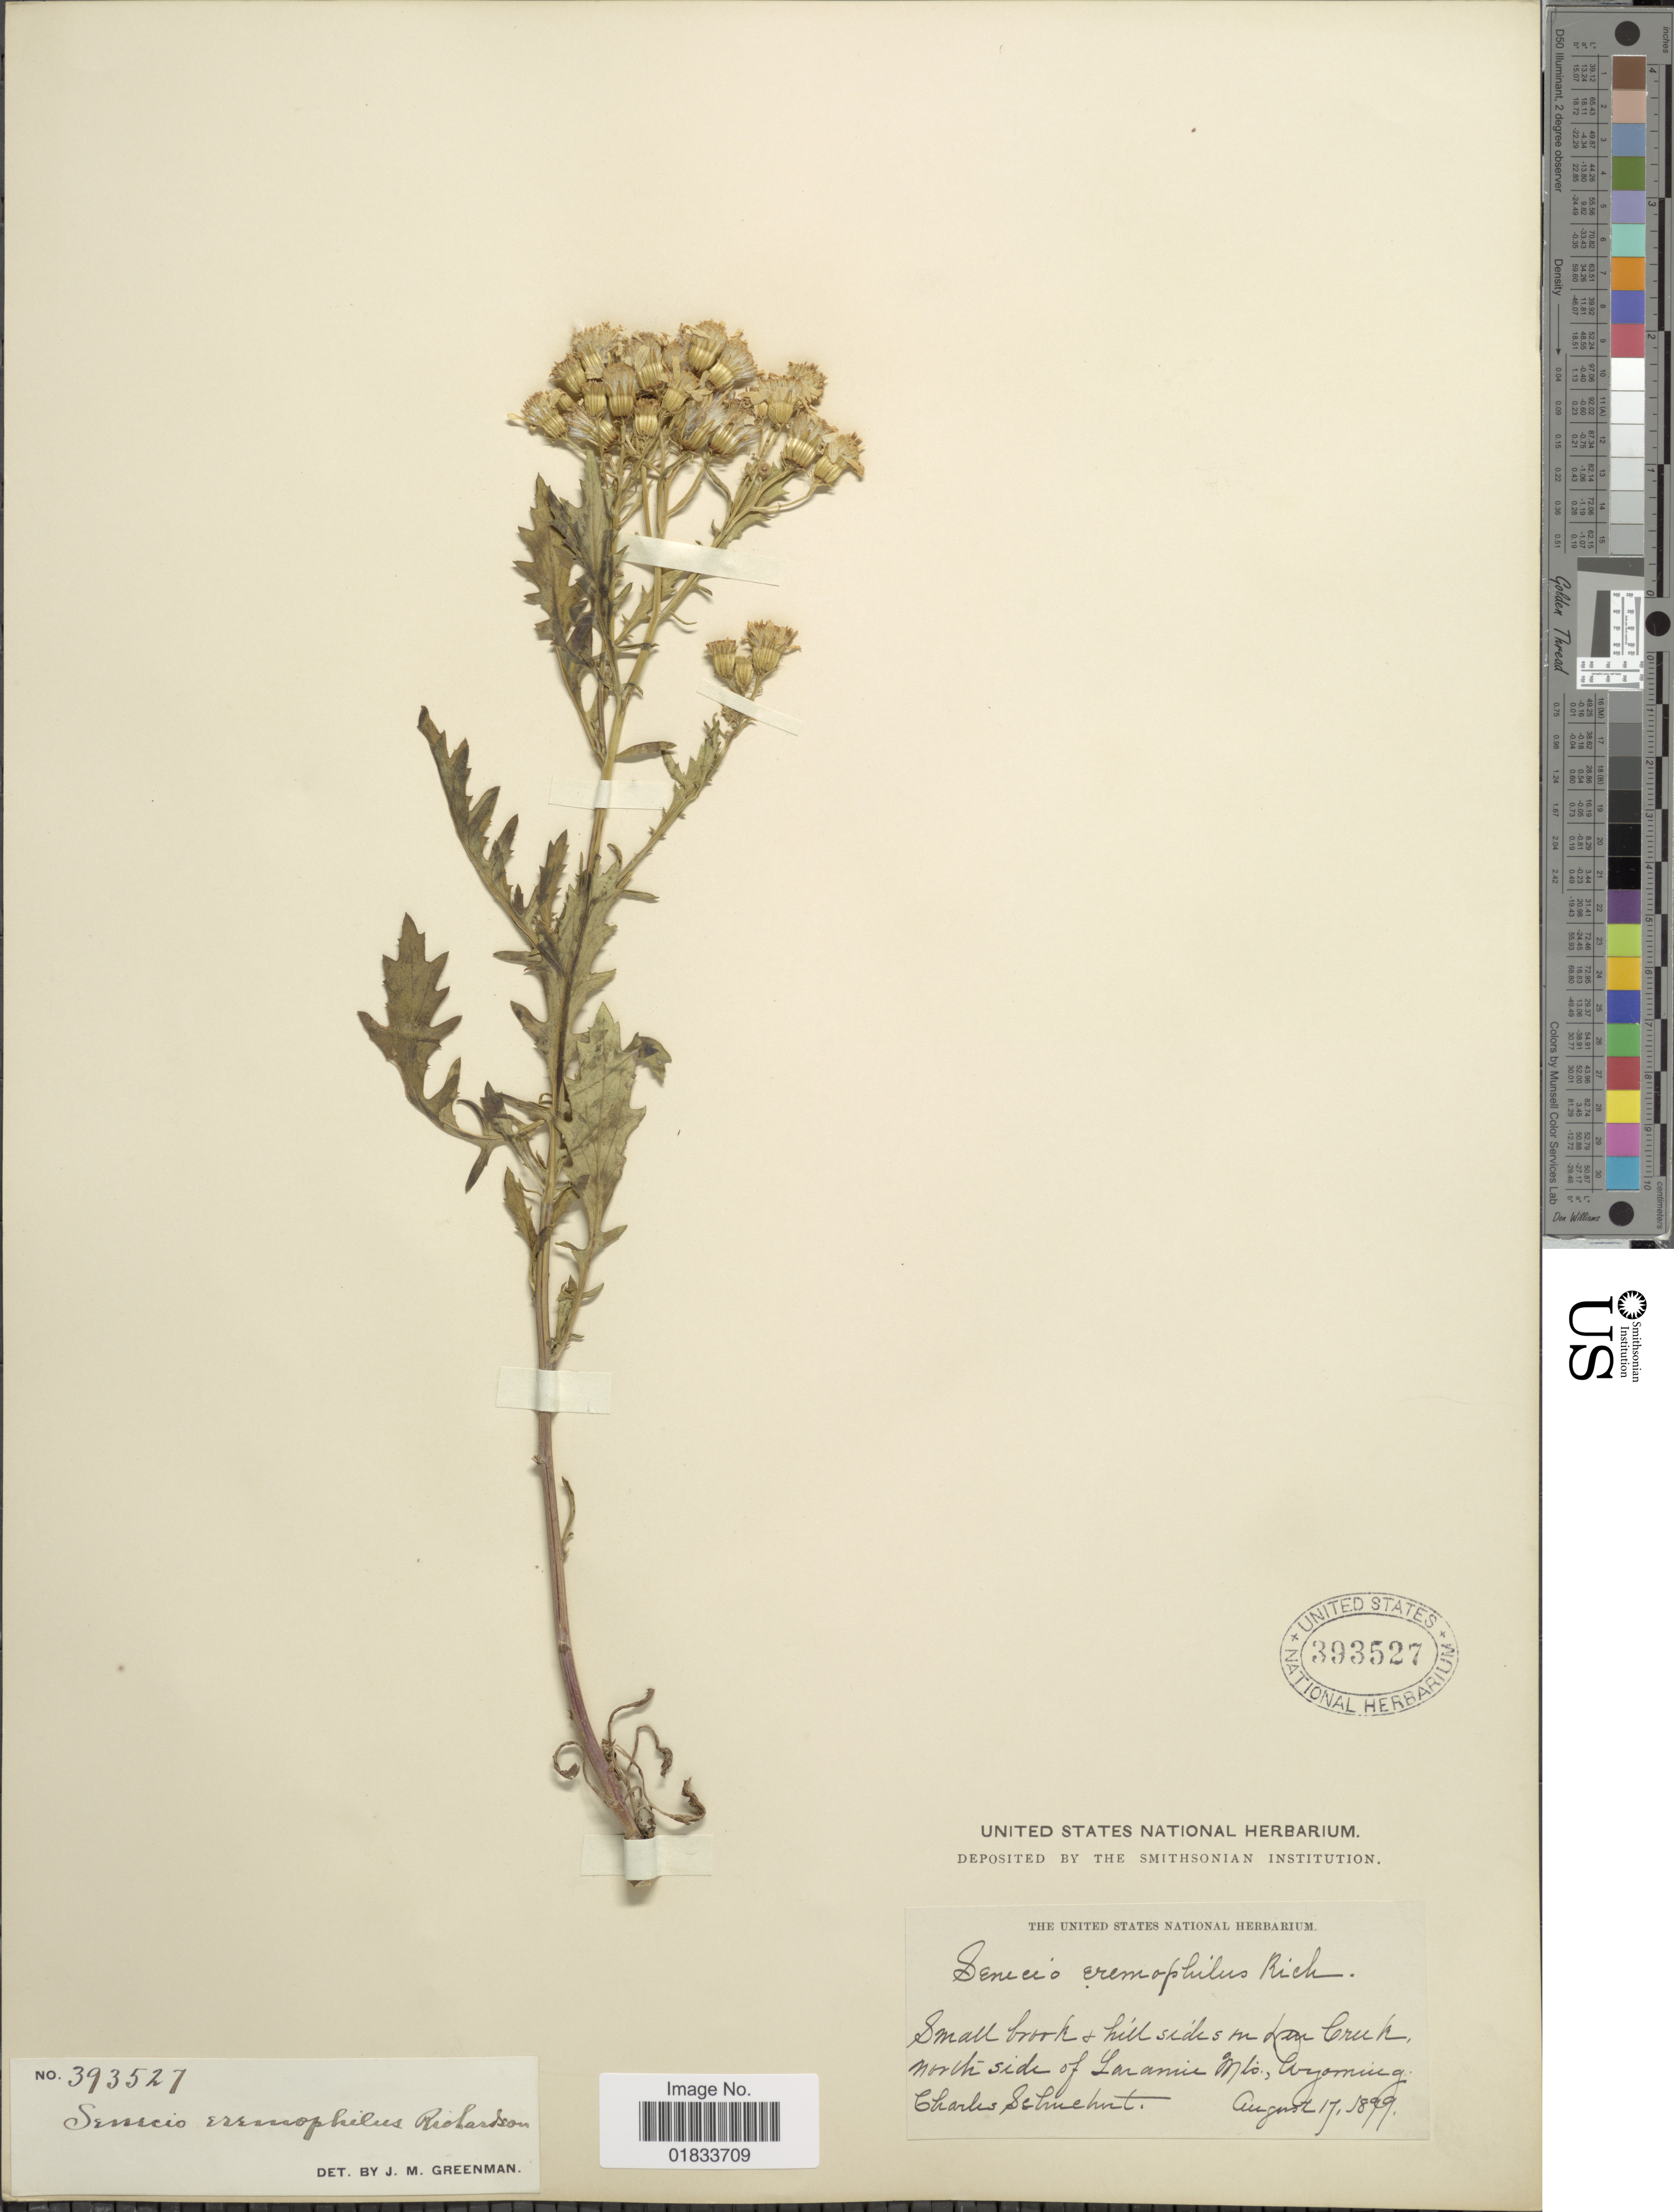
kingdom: Plantae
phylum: Tracheophyta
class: Magnoliopsida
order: Asterales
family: Asteraceae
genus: Senecio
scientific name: Senecio eremophilus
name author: Richardson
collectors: C. Schuchert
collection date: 1899-08-17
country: United States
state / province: Wyoming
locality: Small brooks hill sides in Den Creek, north side of Laramie Mts. Wyoming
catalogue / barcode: US 393527